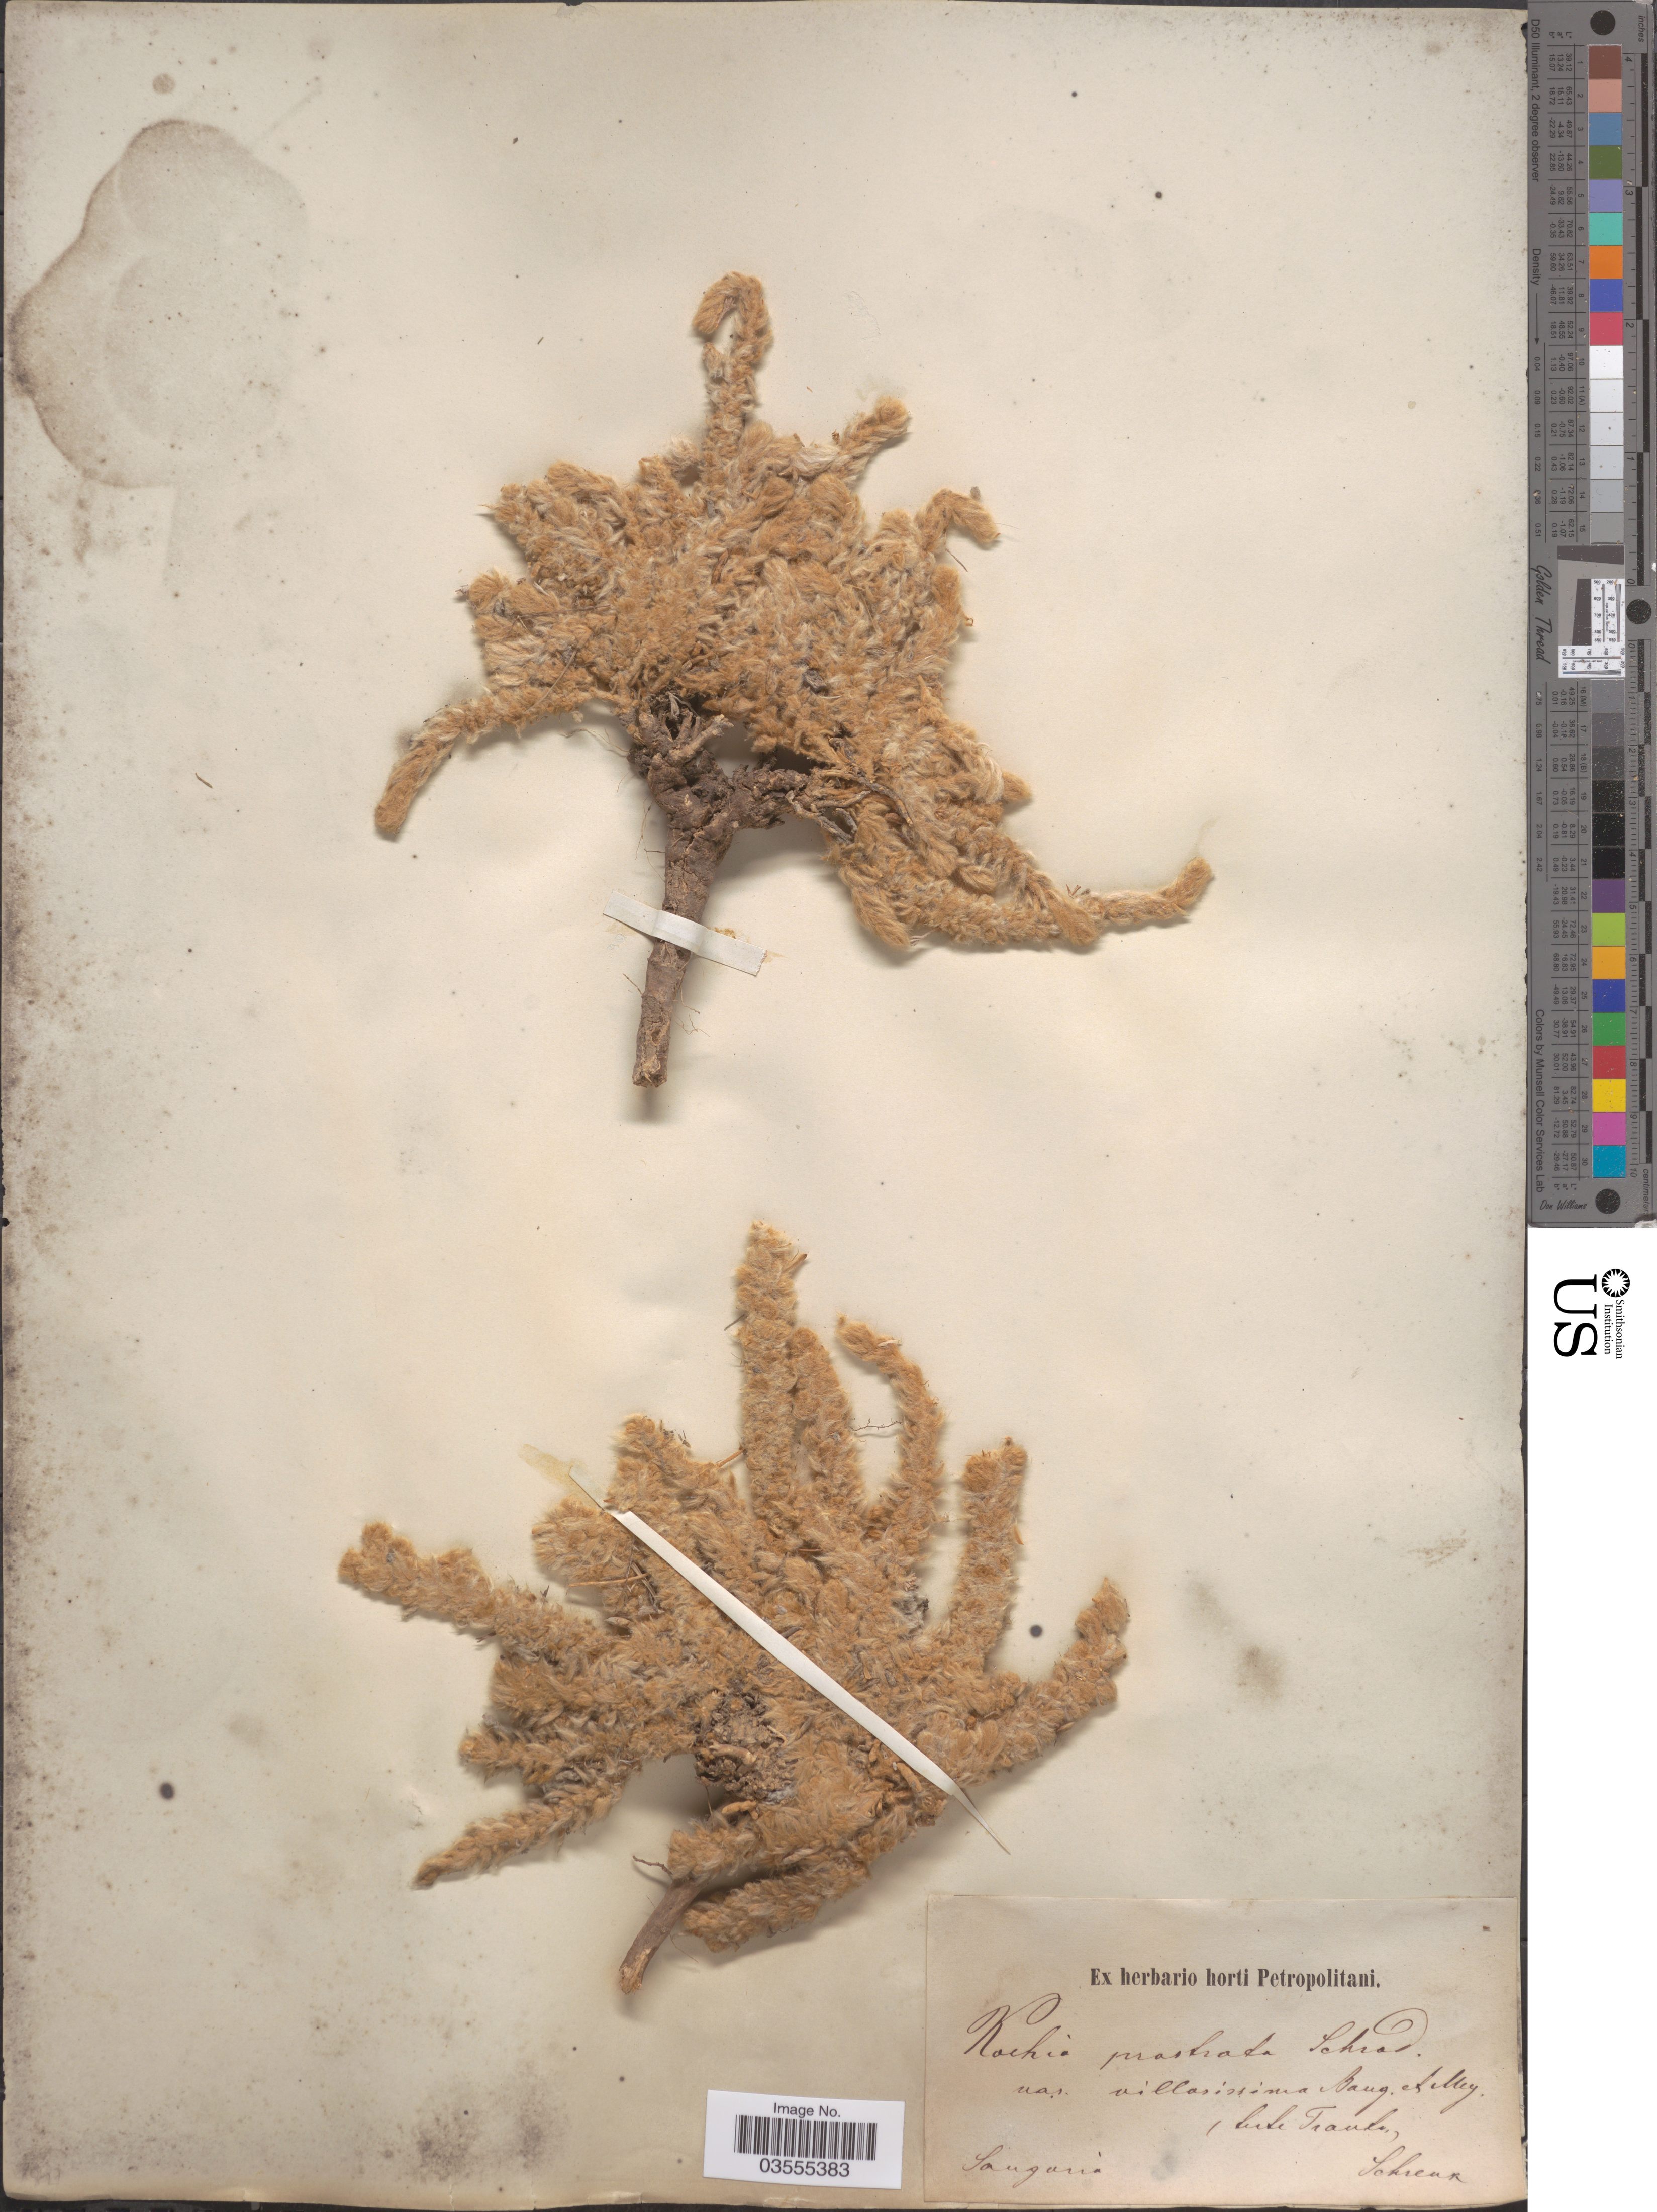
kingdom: Plantae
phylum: Tracheophyta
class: Magnoliopsida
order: Caryophyllales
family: Amaranthaceae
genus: Bassia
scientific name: Bassia villosissima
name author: (Bong. & C.A. Mey.) Freitag & G. Kadereit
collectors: A.G. Schrenk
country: Kazakhstan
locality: Songaria.